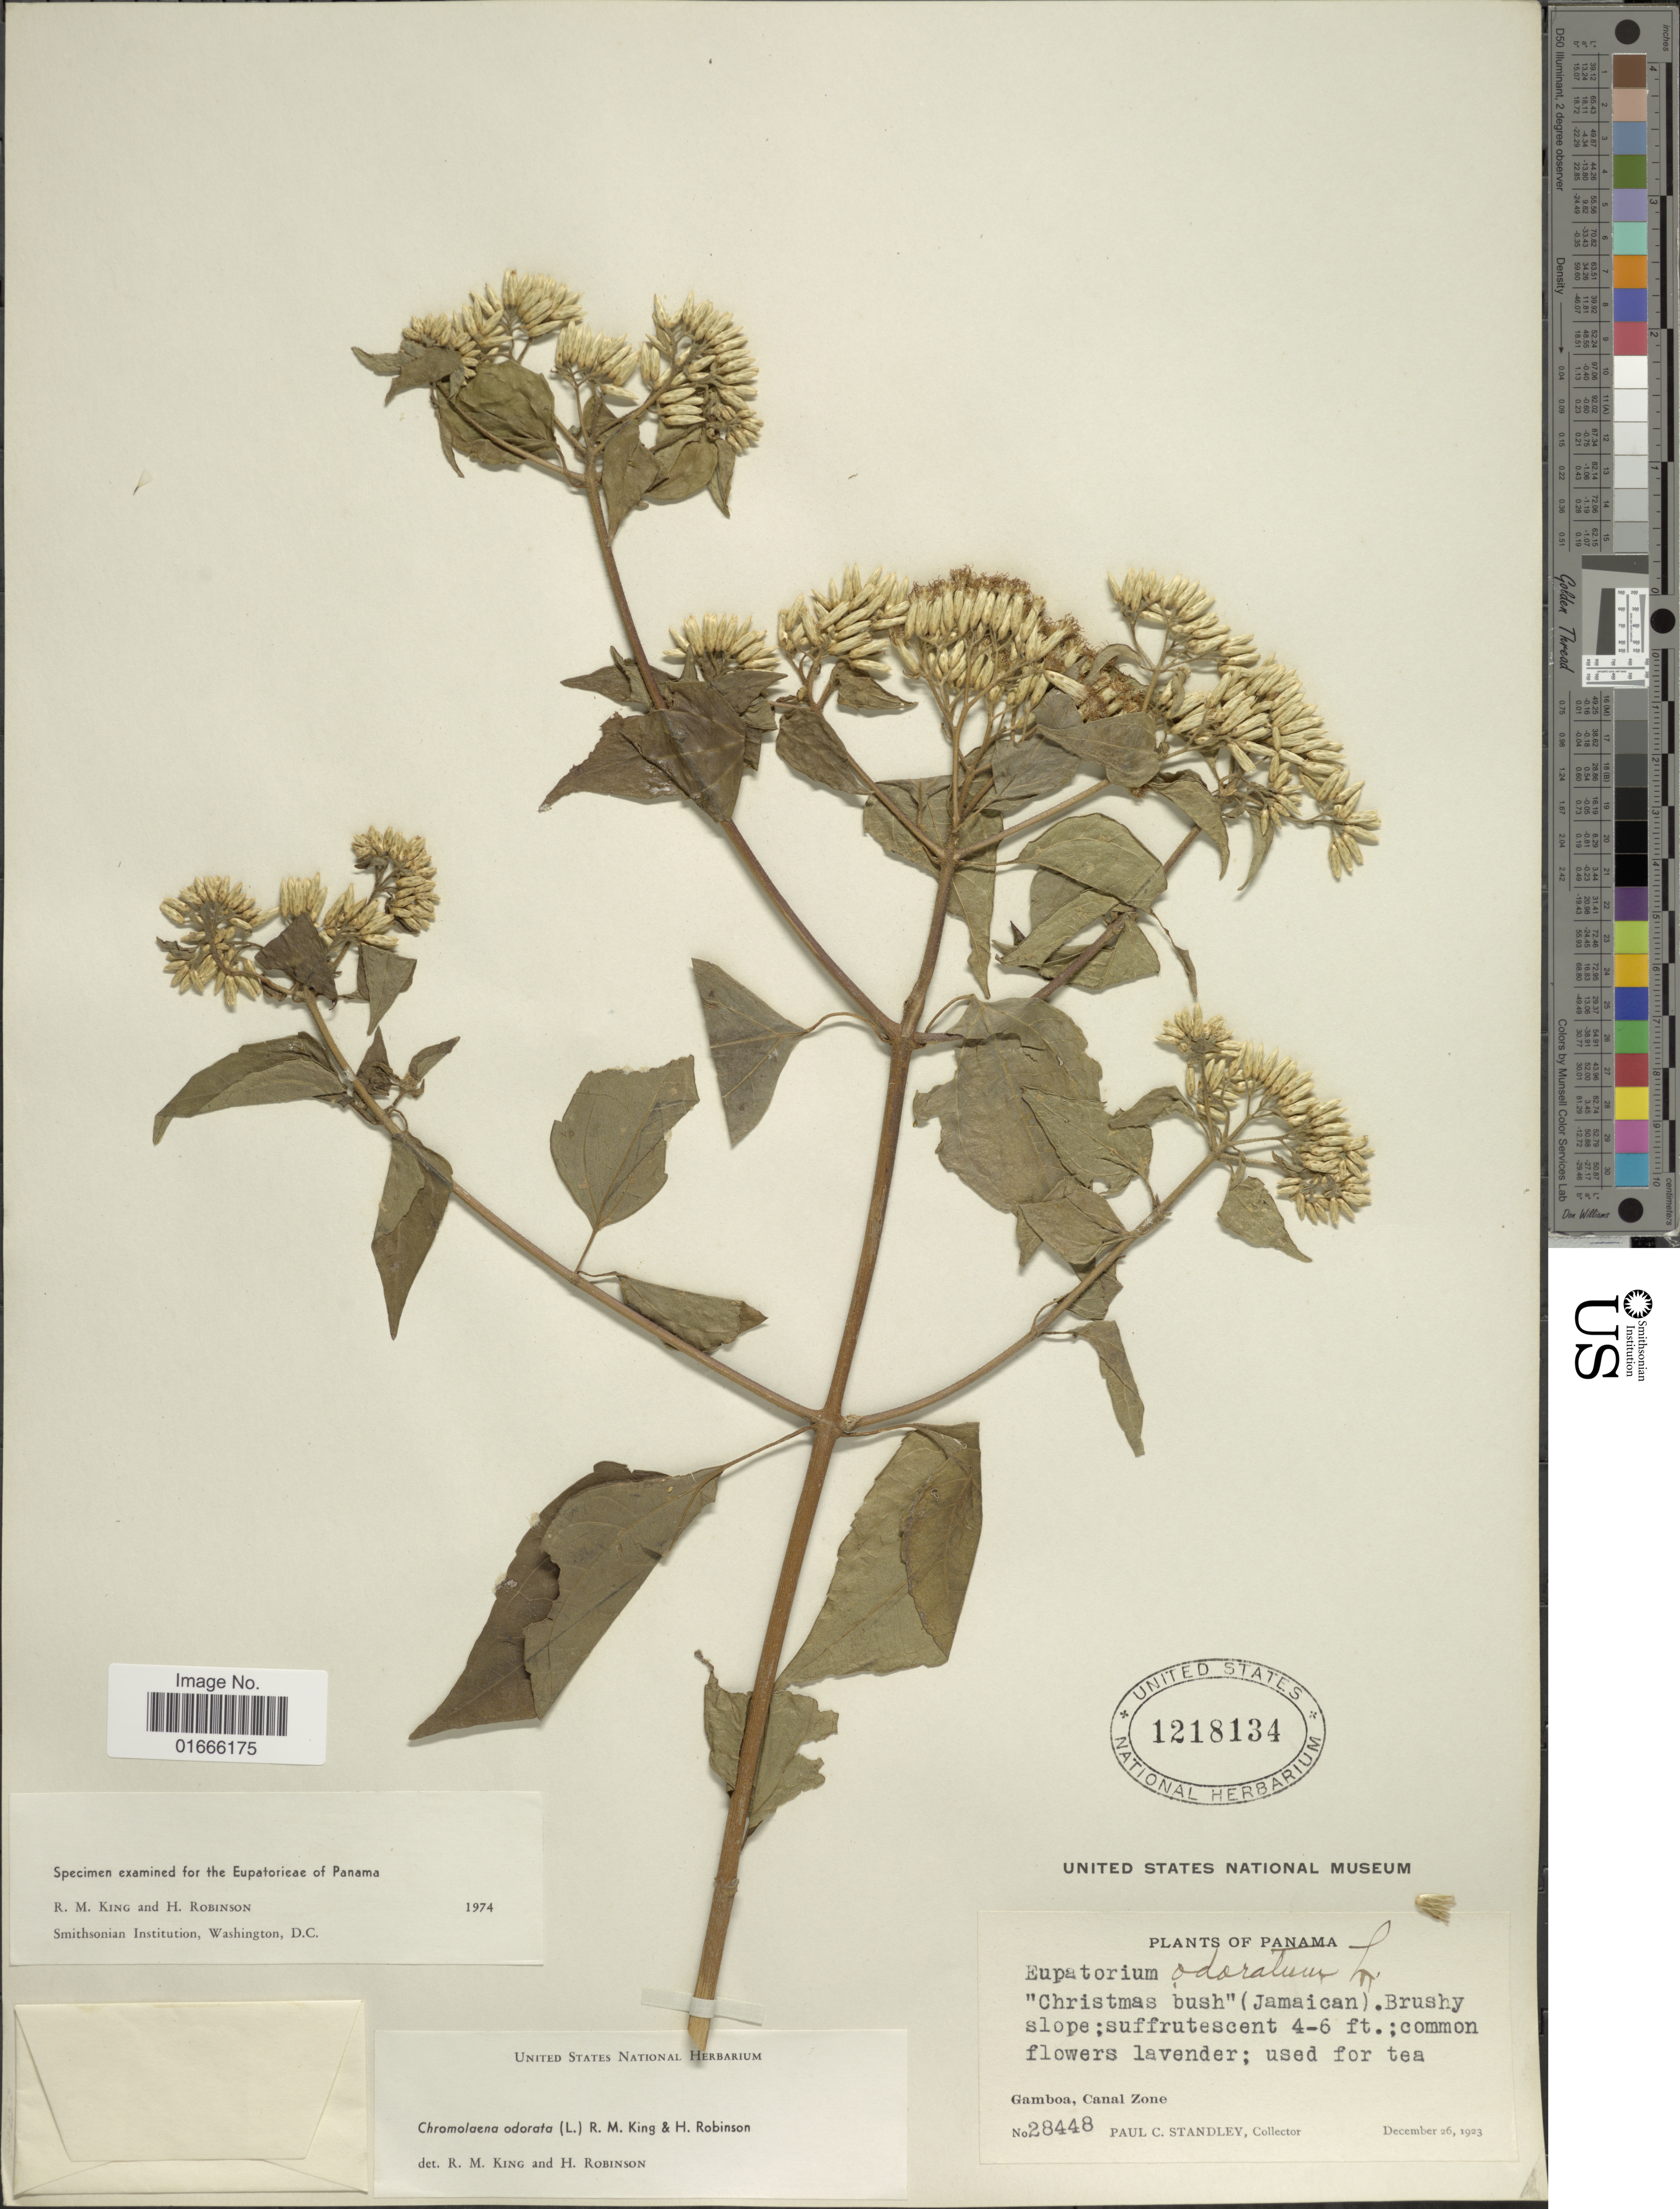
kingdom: Plantae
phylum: Tracheophyta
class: Magnoliopsida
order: Asterales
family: Asteraceae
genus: Chromolaena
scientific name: Chromolaena odorata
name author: (L.) R.M. King & H. Rob.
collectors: P. C. Standley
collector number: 28448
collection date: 1923-12-26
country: Panama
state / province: Colón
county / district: Canal Zone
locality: Gamboa, Canal Zone.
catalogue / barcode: US 1218134